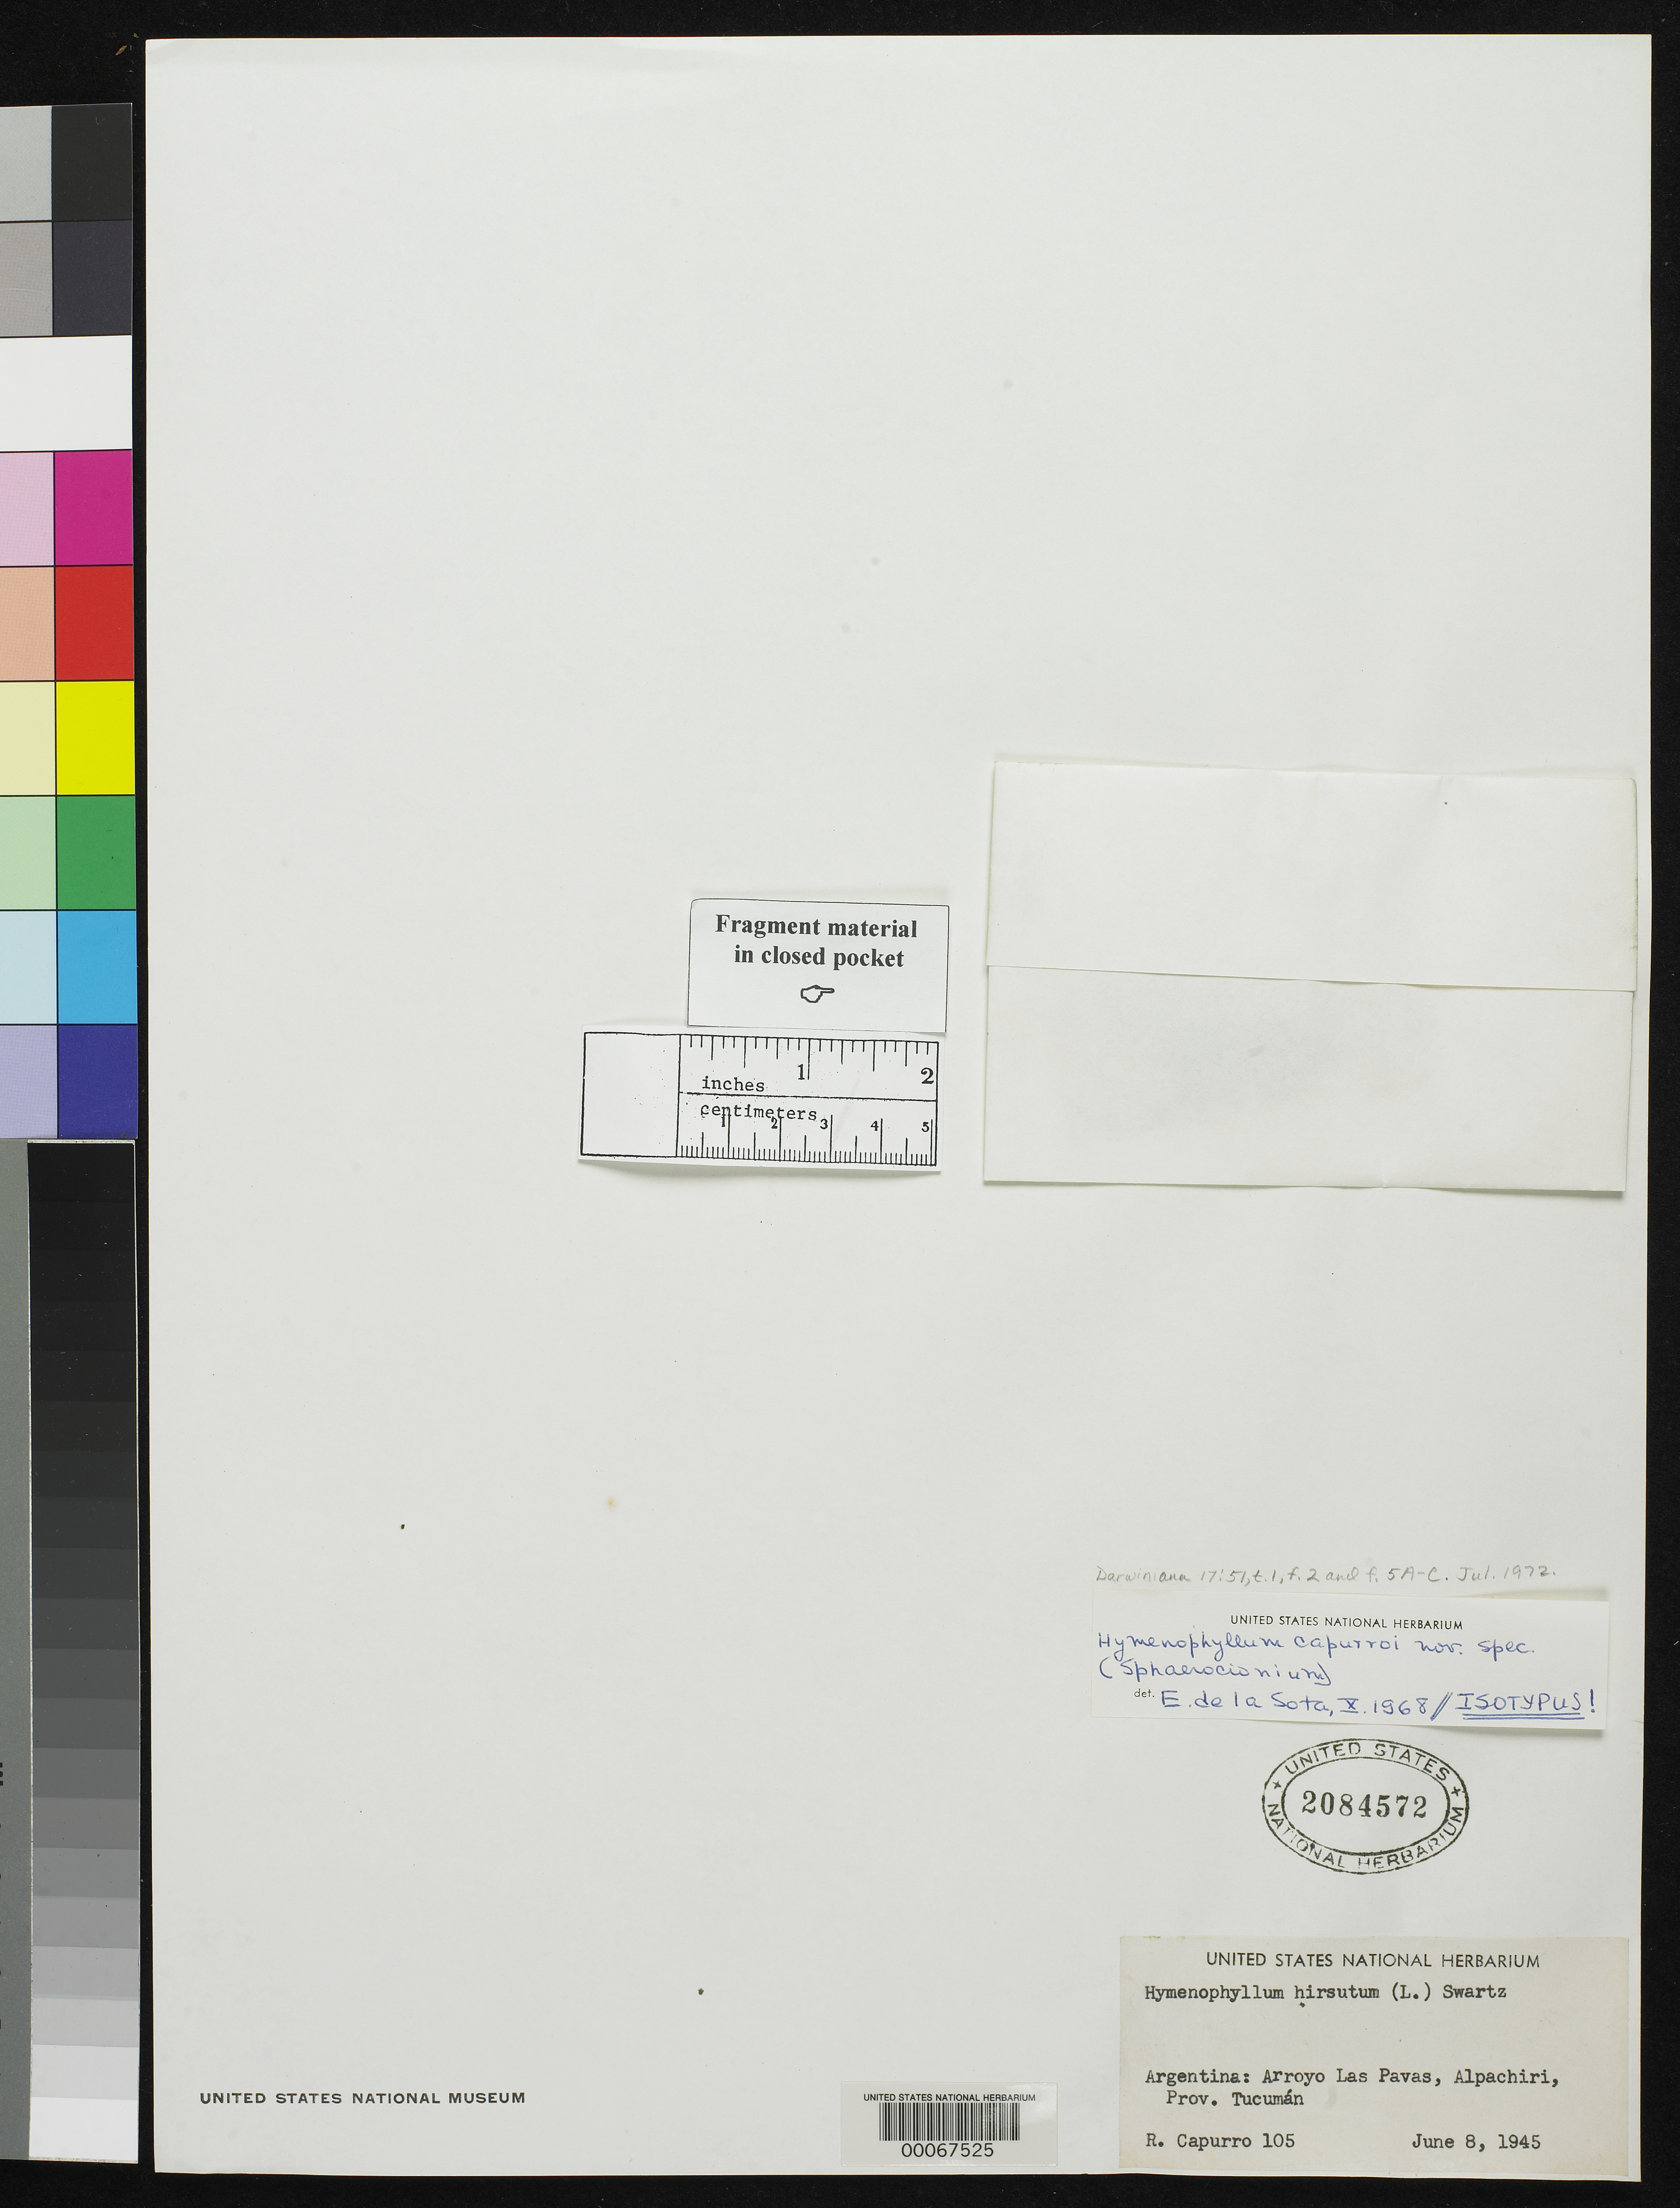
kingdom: Plantae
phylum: Tracheophyta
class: Polypodiopsida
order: Hymenophyllales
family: Hymenophyllaceae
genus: Hymenophyllum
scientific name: Hymenophyllum capurroi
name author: de la Sota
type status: Isotype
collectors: R. Capurro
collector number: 105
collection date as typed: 08 Jun 1945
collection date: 1945-06-08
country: Argentina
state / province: Tucumán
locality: Arroyo las Pavas, Alpachiri.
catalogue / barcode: US 2084572